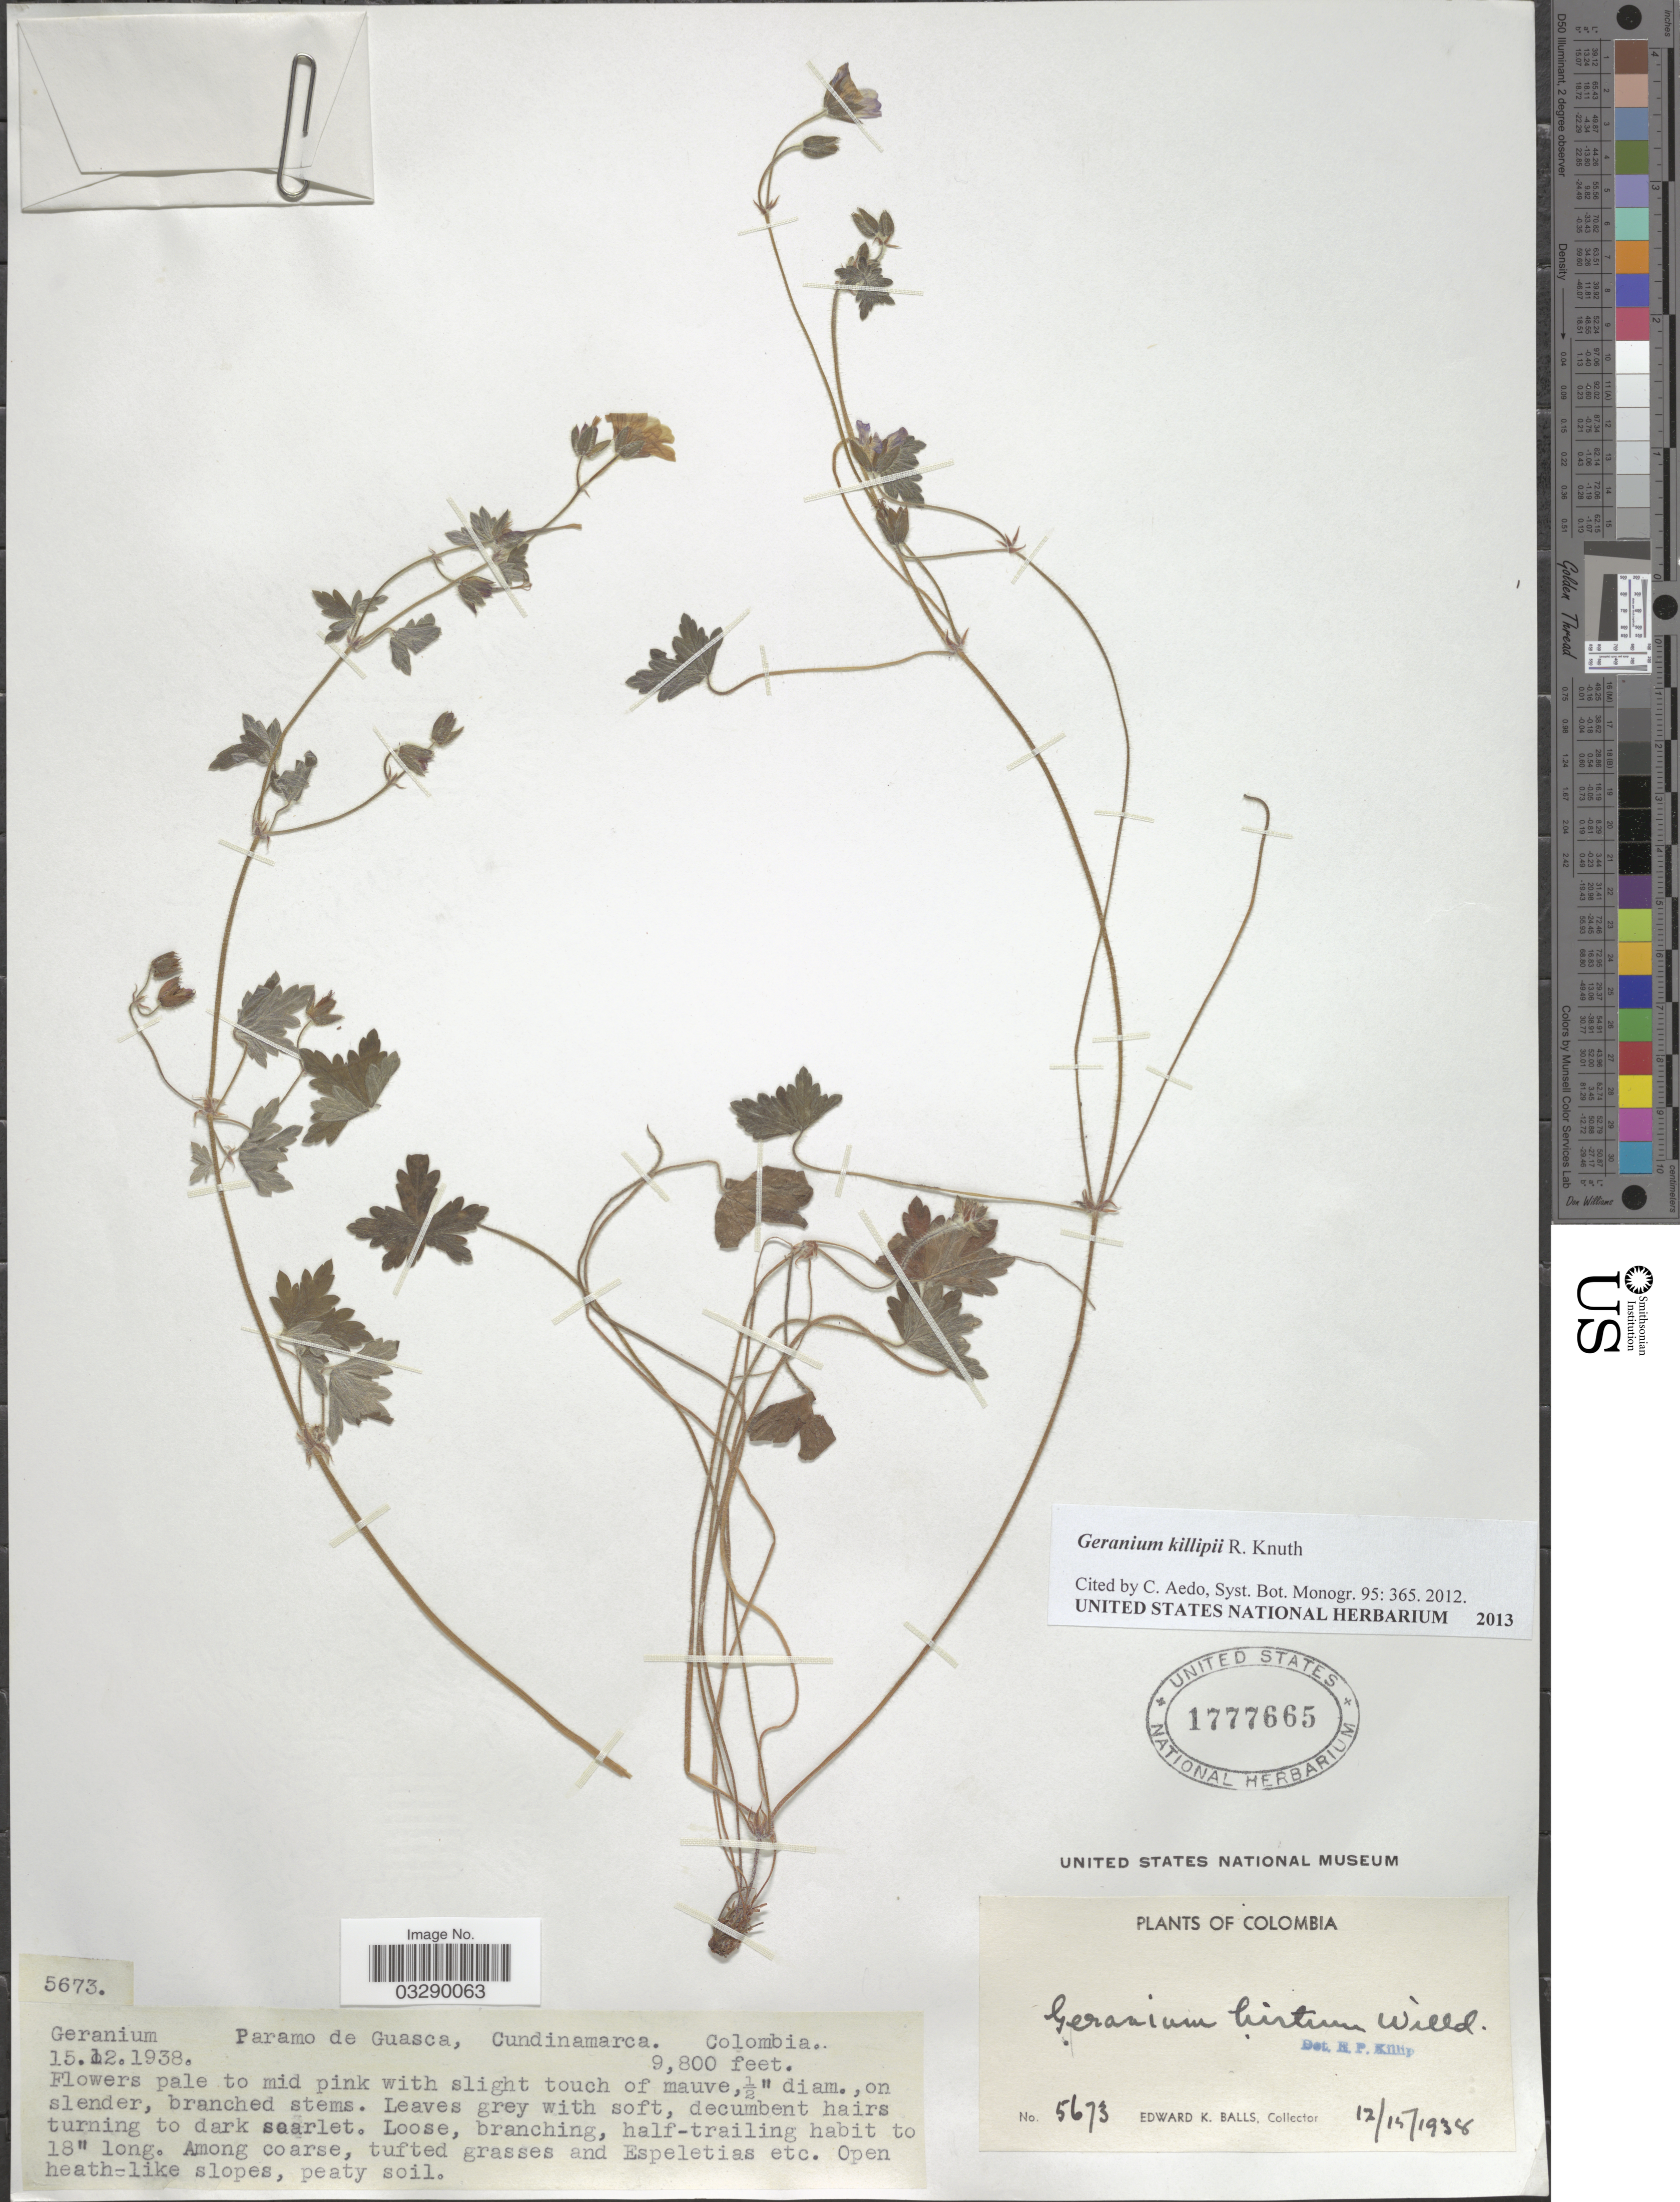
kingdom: Plantae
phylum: Tracheophyta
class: Magnoliopsida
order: Geraniales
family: Geraniaceae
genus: Geranium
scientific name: Geranium killipii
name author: R. Knuth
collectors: E. K. Balls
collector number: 5673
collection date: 1938-12-15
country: Colombia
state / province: Cundinamarca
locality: Paramo de Guasca.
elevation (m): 2987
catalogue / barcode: US 1777665